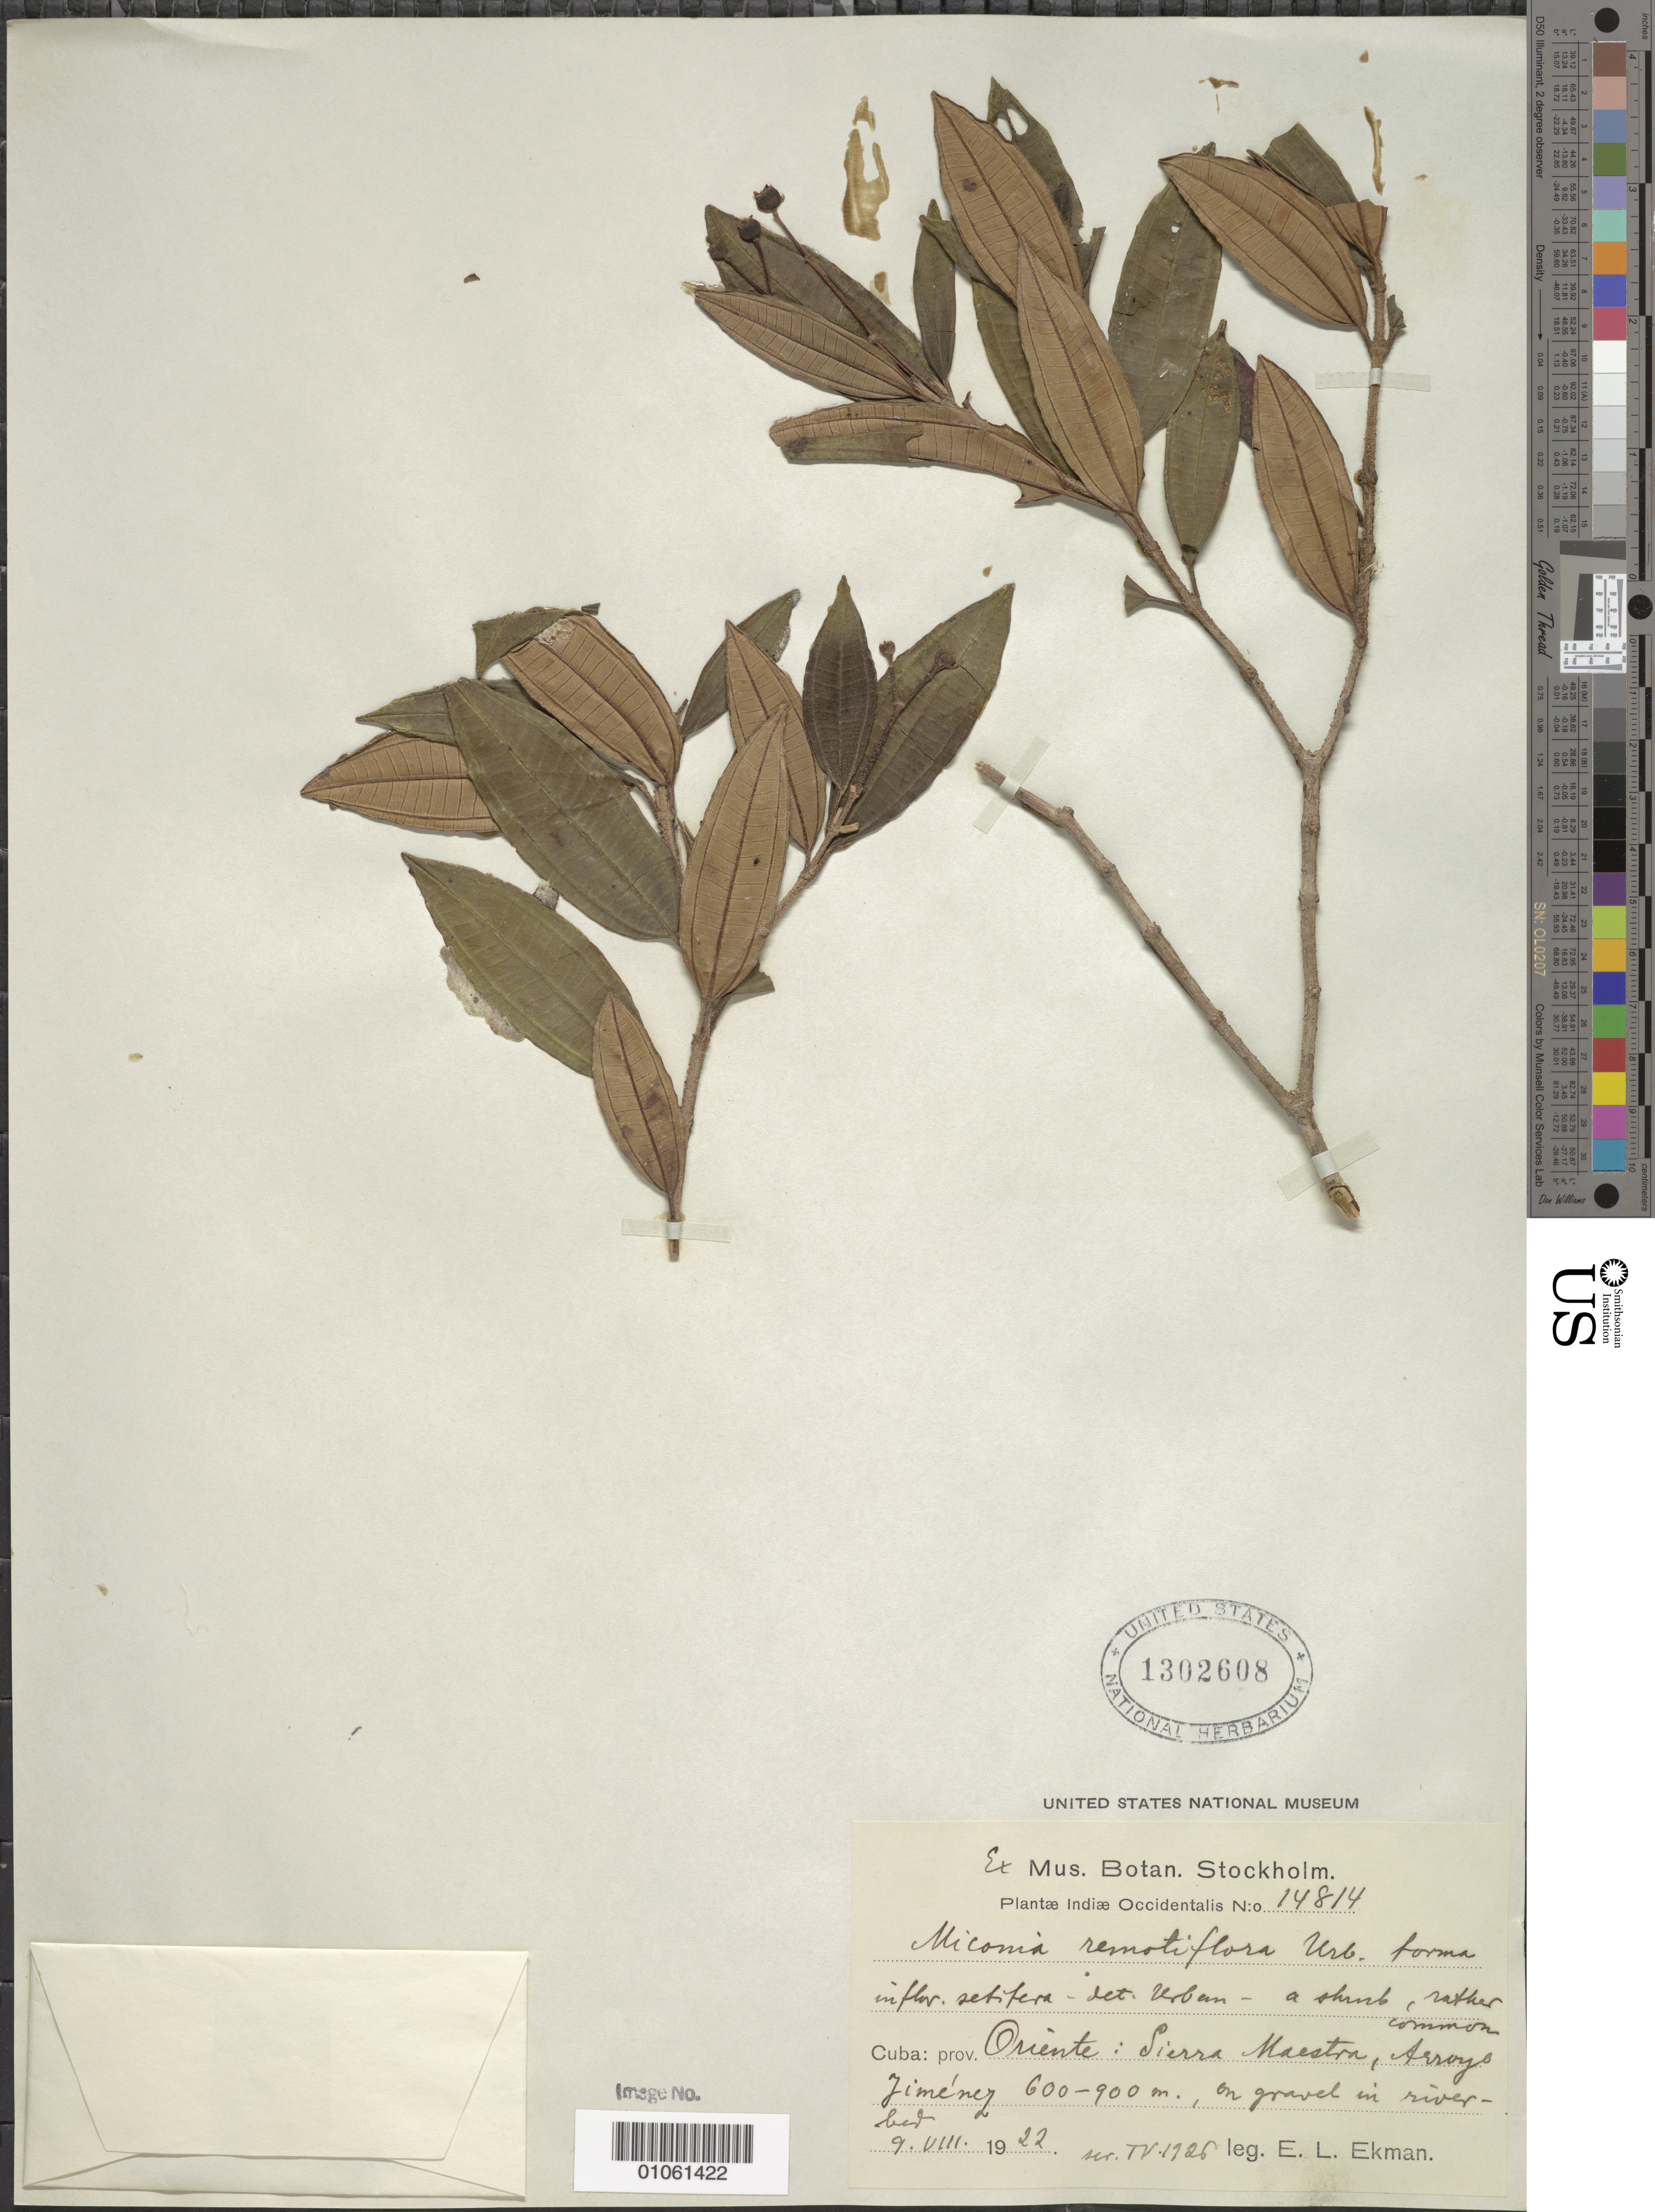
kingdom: Plantae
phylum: Tracheophyta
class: Magnoliopsida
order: Myrtales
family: Melastomataceae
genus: Miconia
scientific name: Miconia remotiflora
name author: Urb.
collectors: E. L. Ekman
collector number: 14814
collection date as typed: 09 Aug 1922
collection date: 1922-08-09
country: Cuba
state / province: Oriente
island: Cuba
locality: Sierra Maestra, Arroyo Jiménez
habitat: On gravel in riverbed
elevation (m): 600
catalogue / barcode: US 1302608